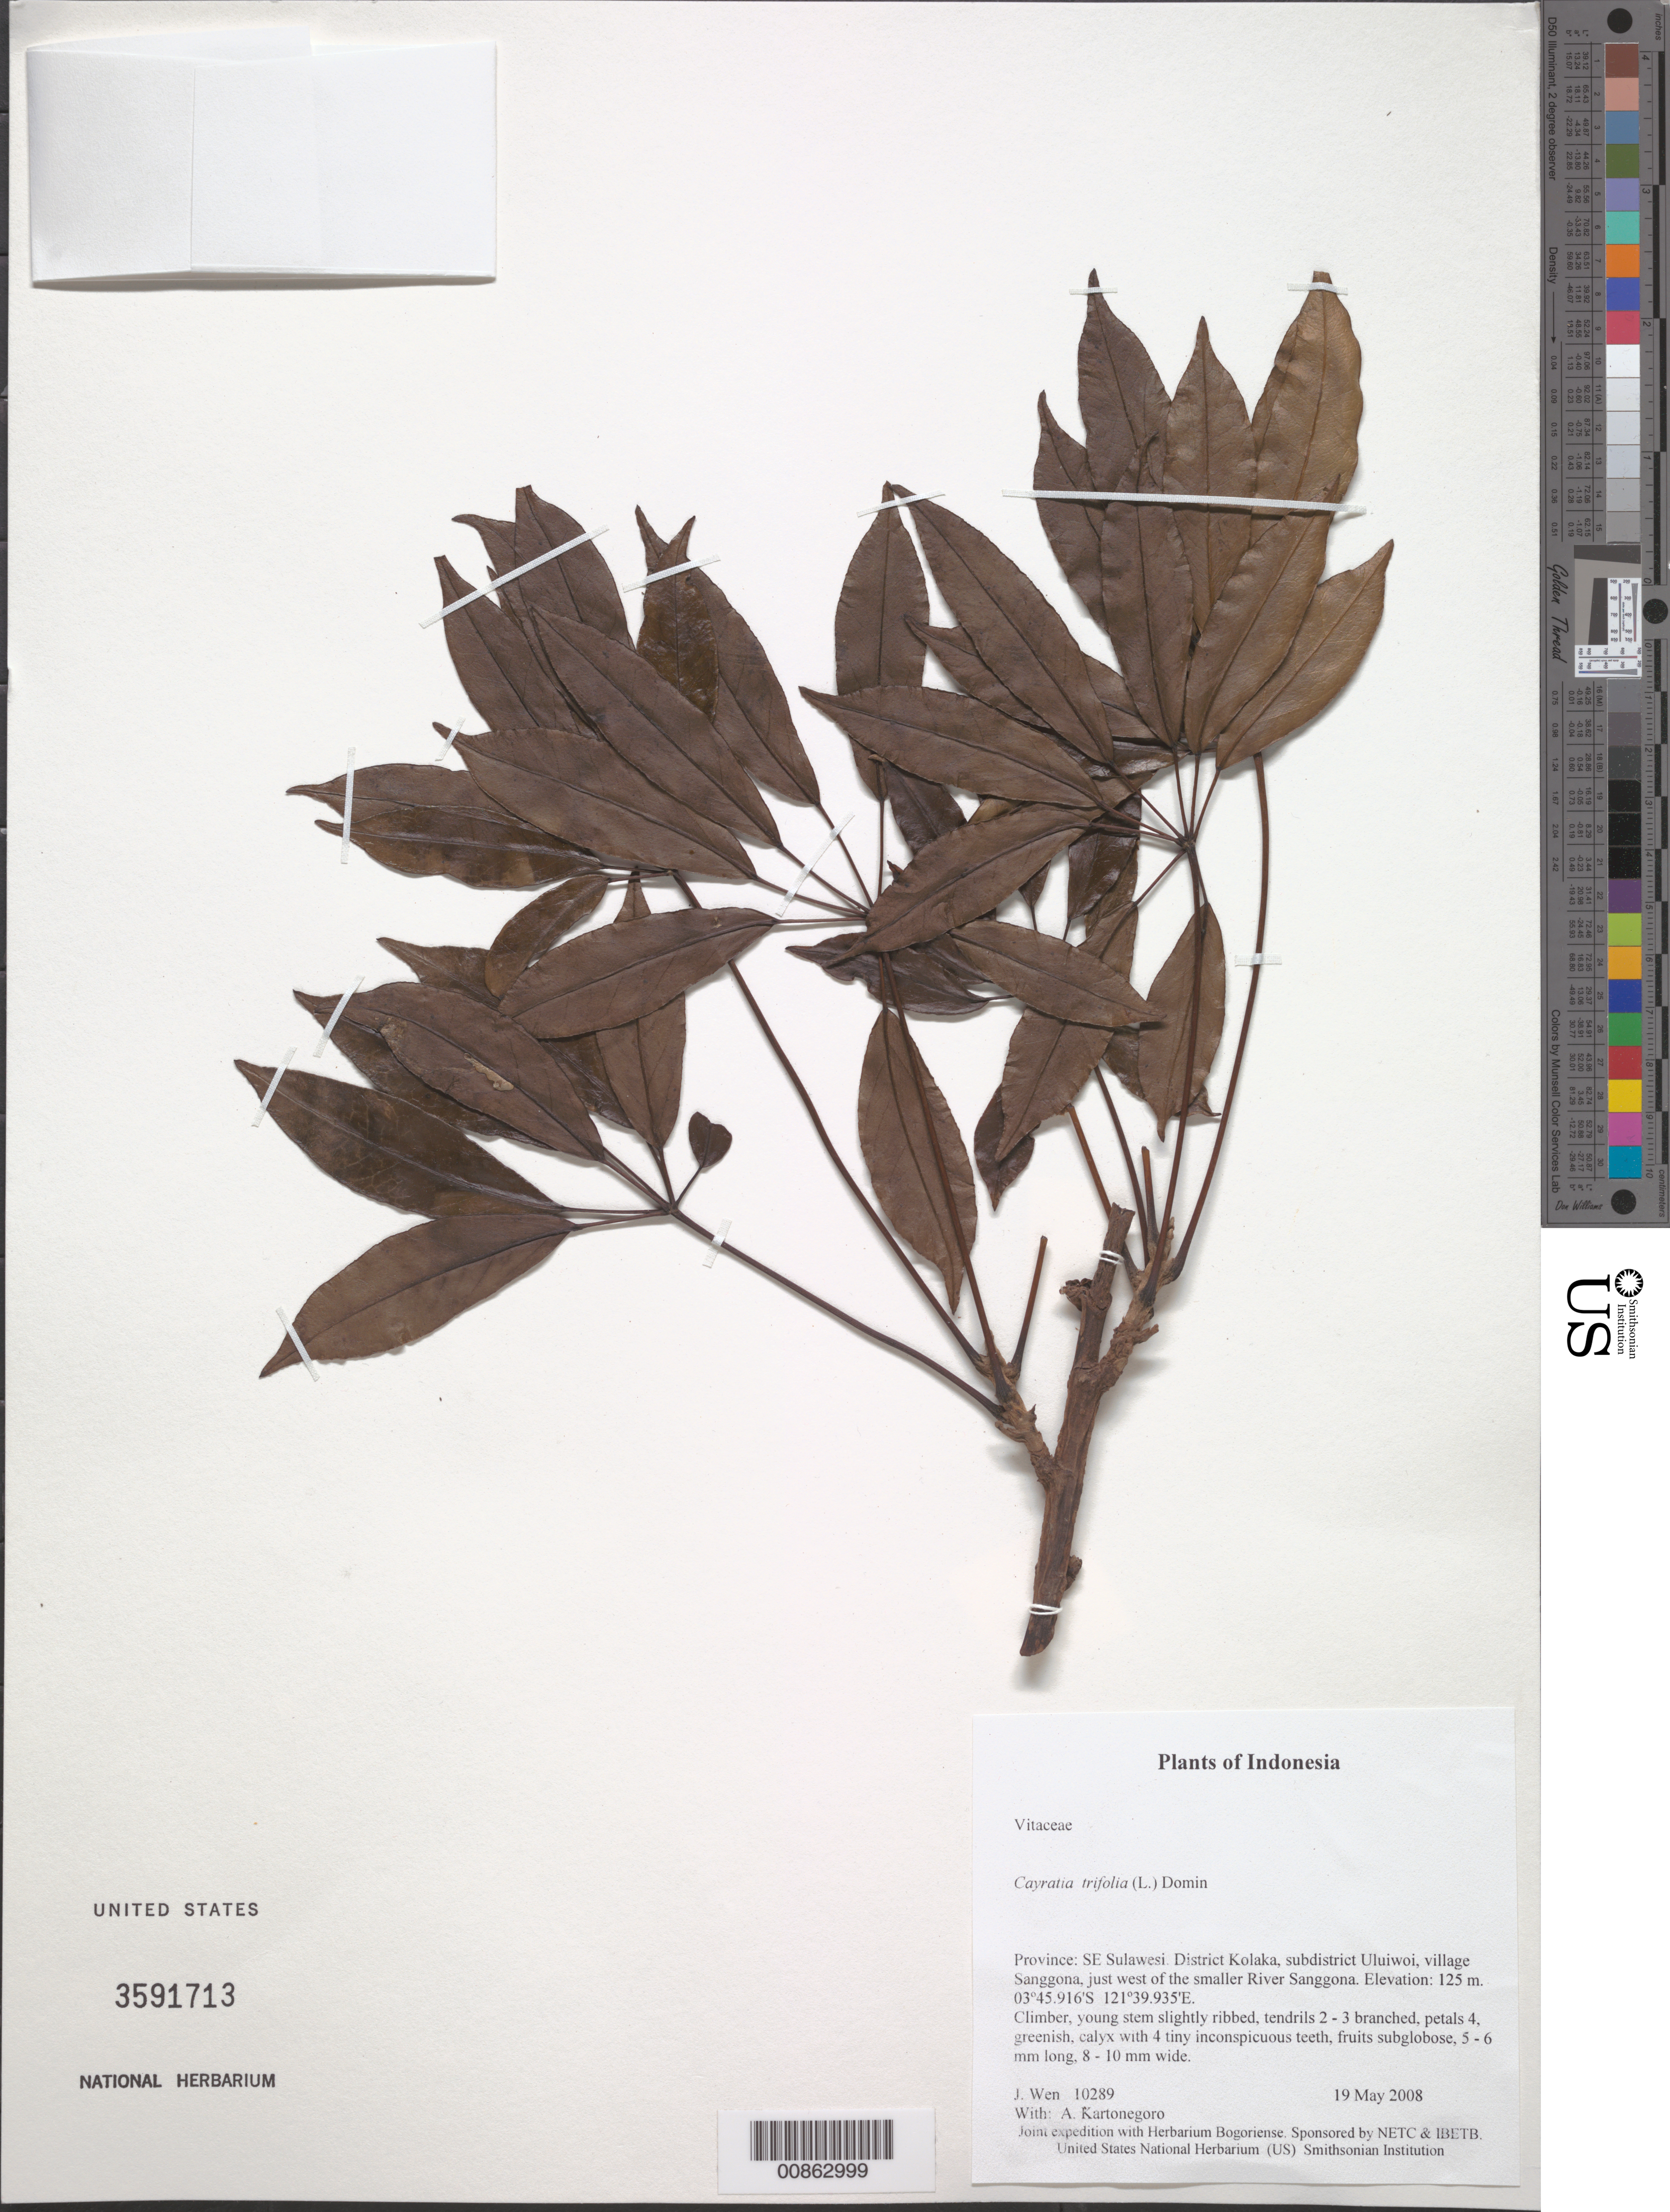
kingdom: Plantae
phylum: Tracheophyta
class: Magnoliopsida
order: Vitales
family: Vitaceae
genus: Cayratia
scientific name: Cayratia maritima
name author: Jackes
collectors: J. Wen & A. Kartonegoro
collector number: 10289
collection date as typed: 19 May 2008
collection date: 2008-05-19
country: Indonesia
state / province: Sulawesi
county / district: Sulawesi Tenggara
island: Sulawesi [Celebes]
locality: District Kolaka, subdistrict Uluiwoi, village Sanggona, just west of the smaller River Sanggona.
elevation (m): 125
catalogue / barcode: US 3591713